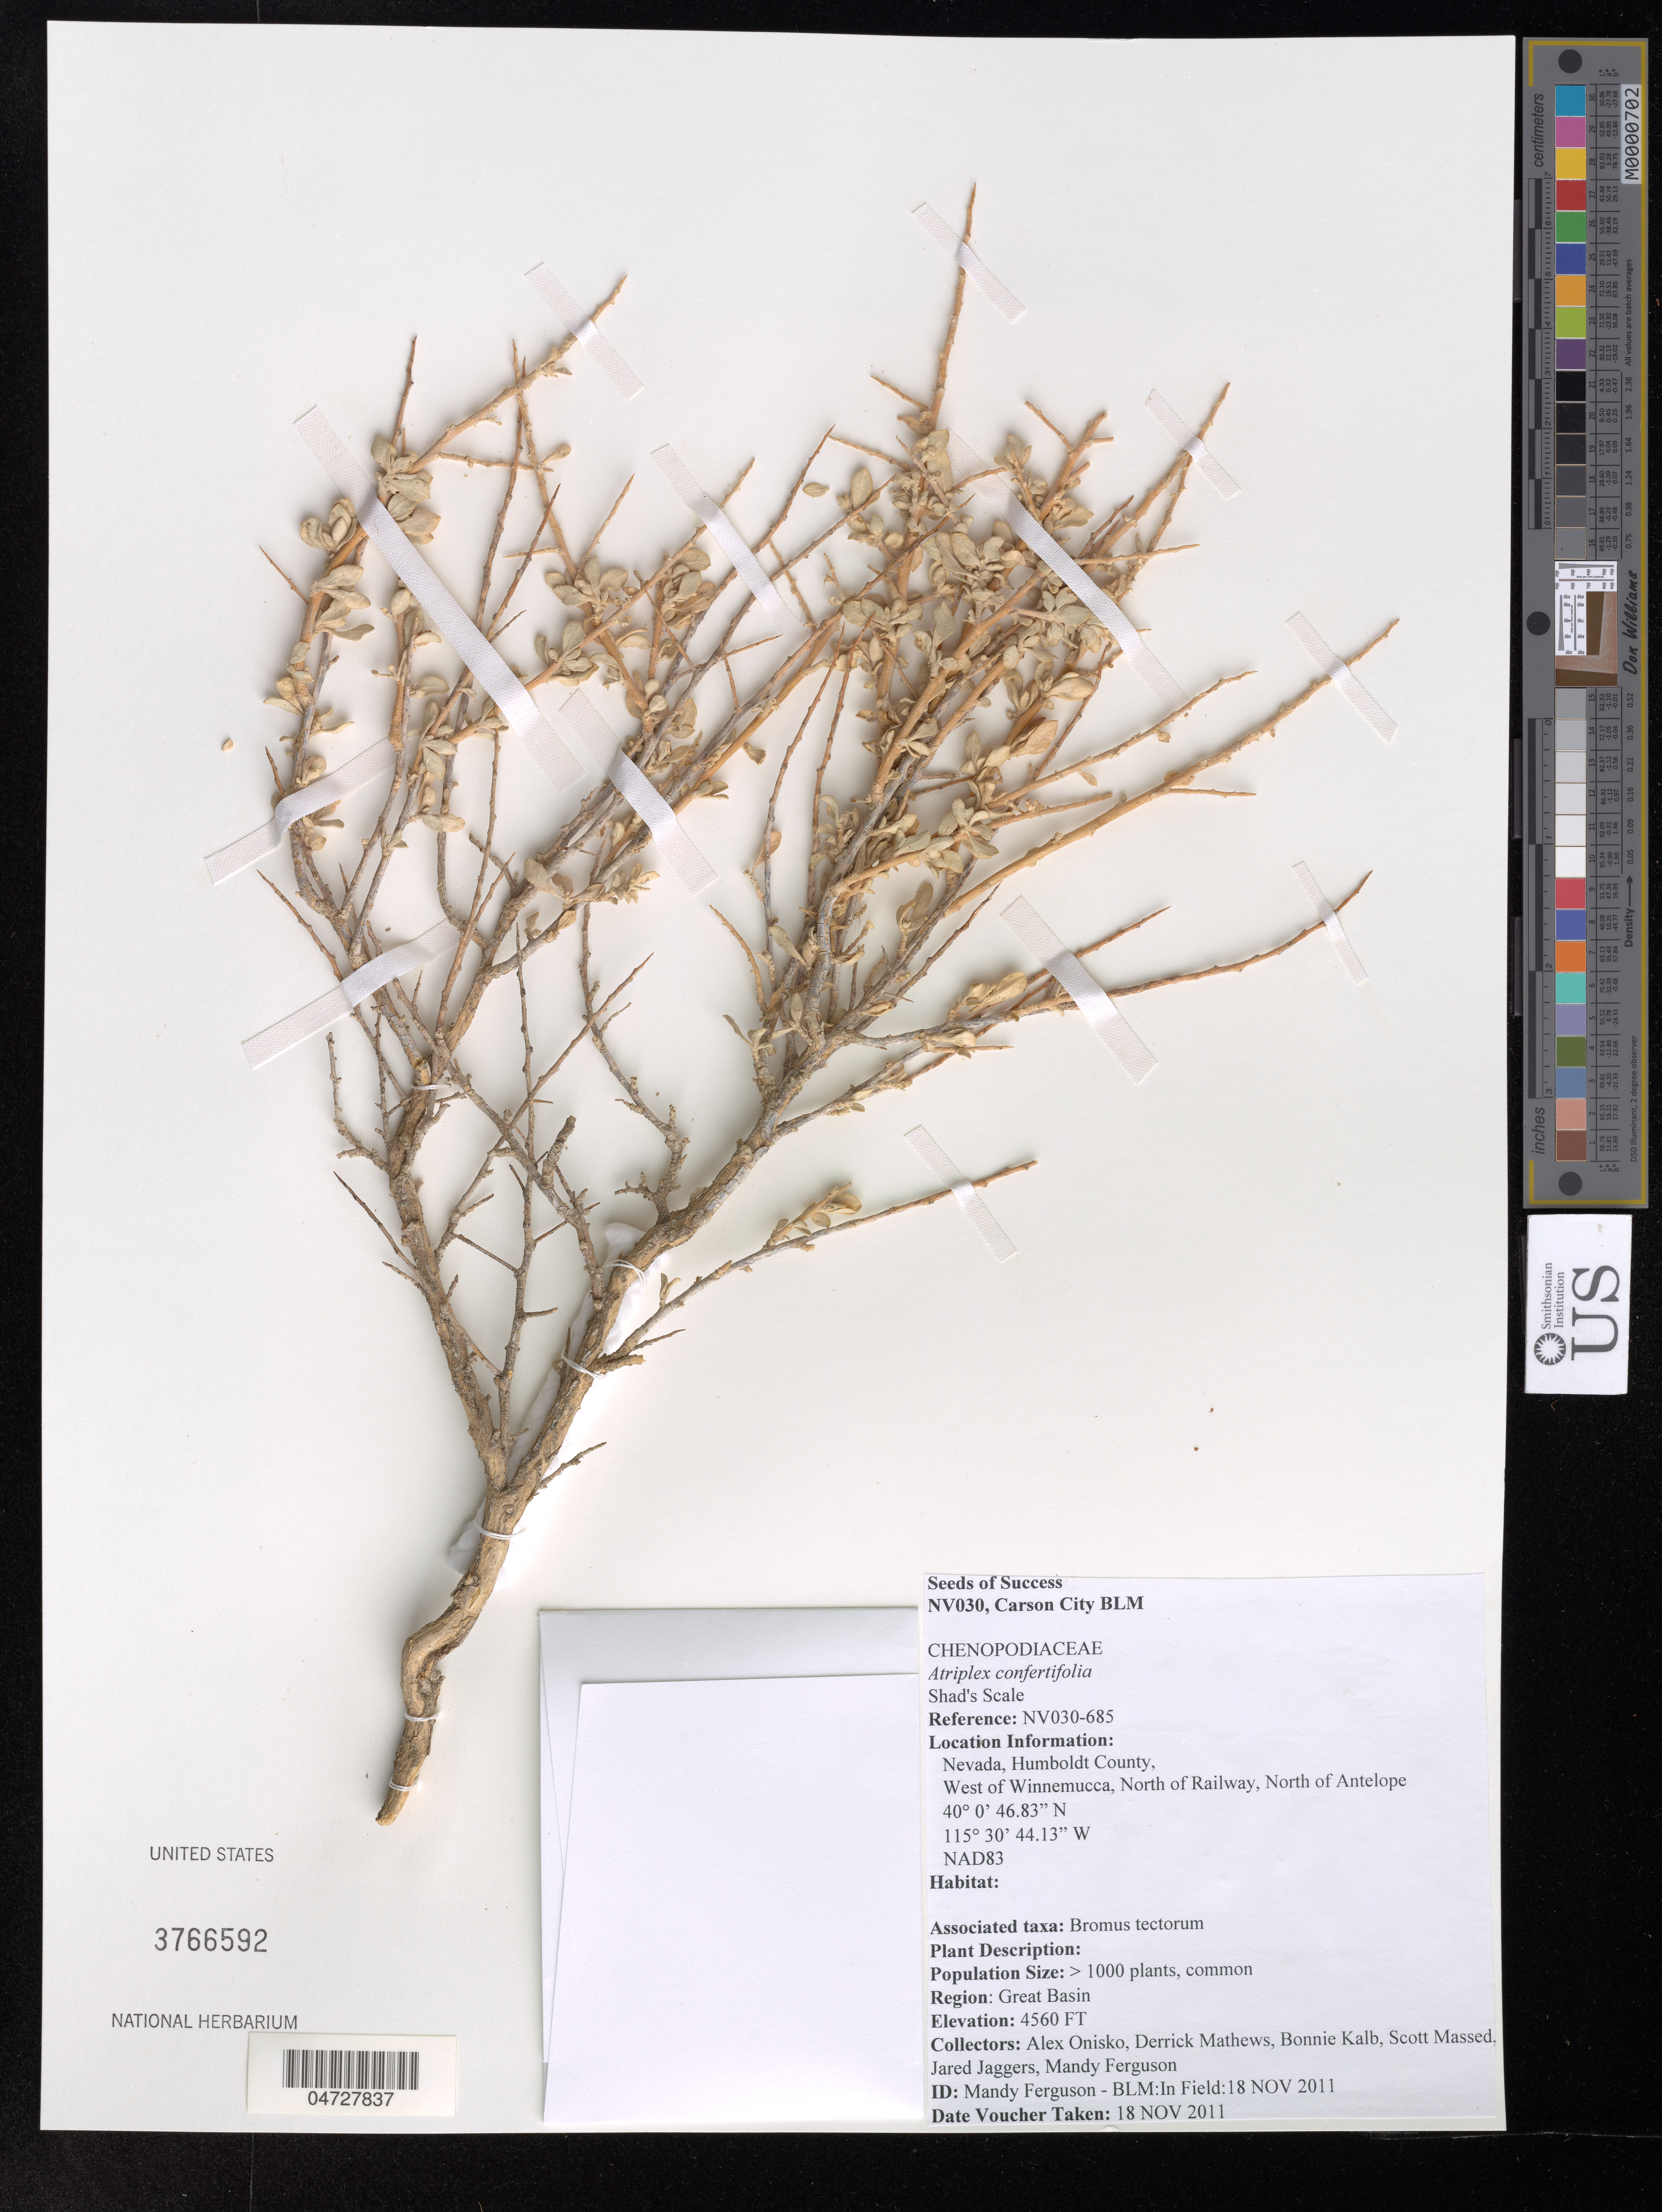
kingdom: Plantae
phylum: Tracheophyta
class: Magnoliopsida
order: Caryophyllales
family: Amaranthaceae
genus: Atriplex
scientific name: Atriplex confertifolia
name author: (Torr. & Frém.) S. Watson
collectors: A. Onisko, D. Mathews, B. Kalb & S. Massed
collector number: NV030-685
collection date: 2011-11-18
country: United States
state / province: Nevada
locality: Humboldt County, West of Winnemucca, North of Railway, North of Antelope. Region: Great Basin.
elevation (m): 1390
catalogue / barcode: US 3766592